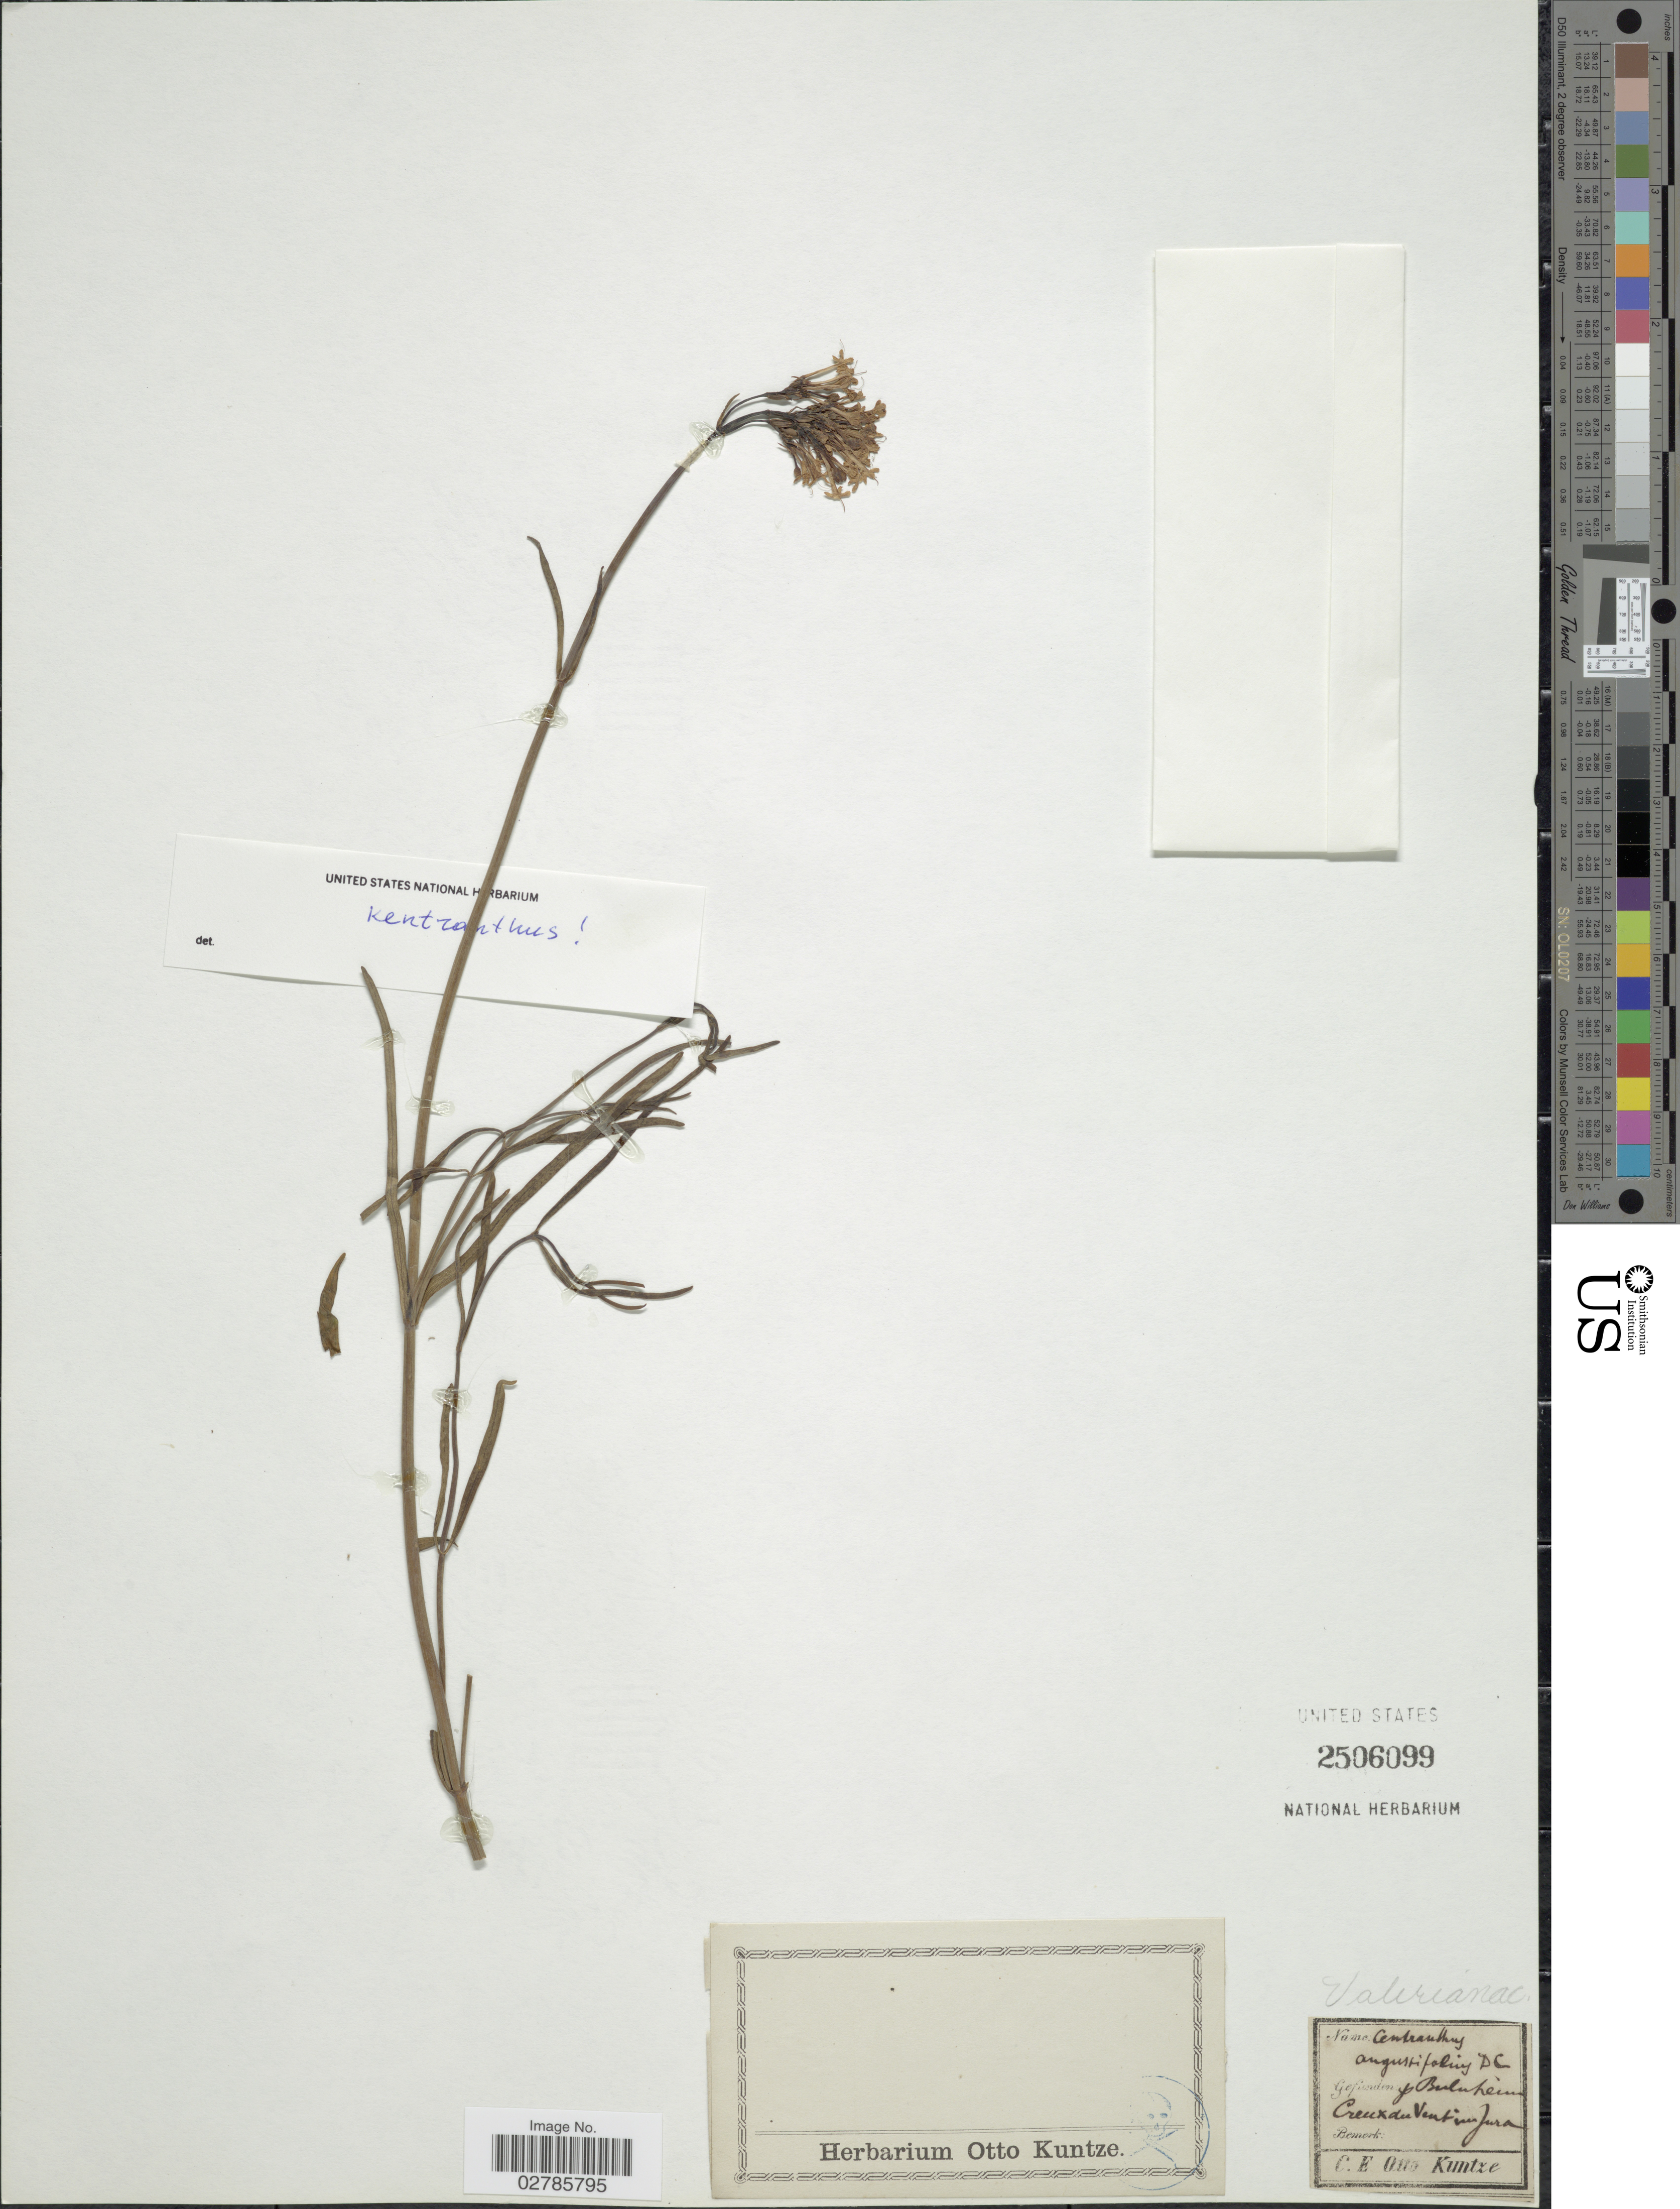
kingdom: Plantae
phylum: Tracheophyta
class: Magnoliopsida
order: Dipsacales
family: Caprifoliaceae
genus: Valeriana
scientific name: Valeriana officinalis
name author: L.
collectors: C.E.O. Kuntze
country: Switzerland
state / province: Jura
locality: P Bulnheim Creux au Ventim Jura.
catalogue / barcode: US 2506099